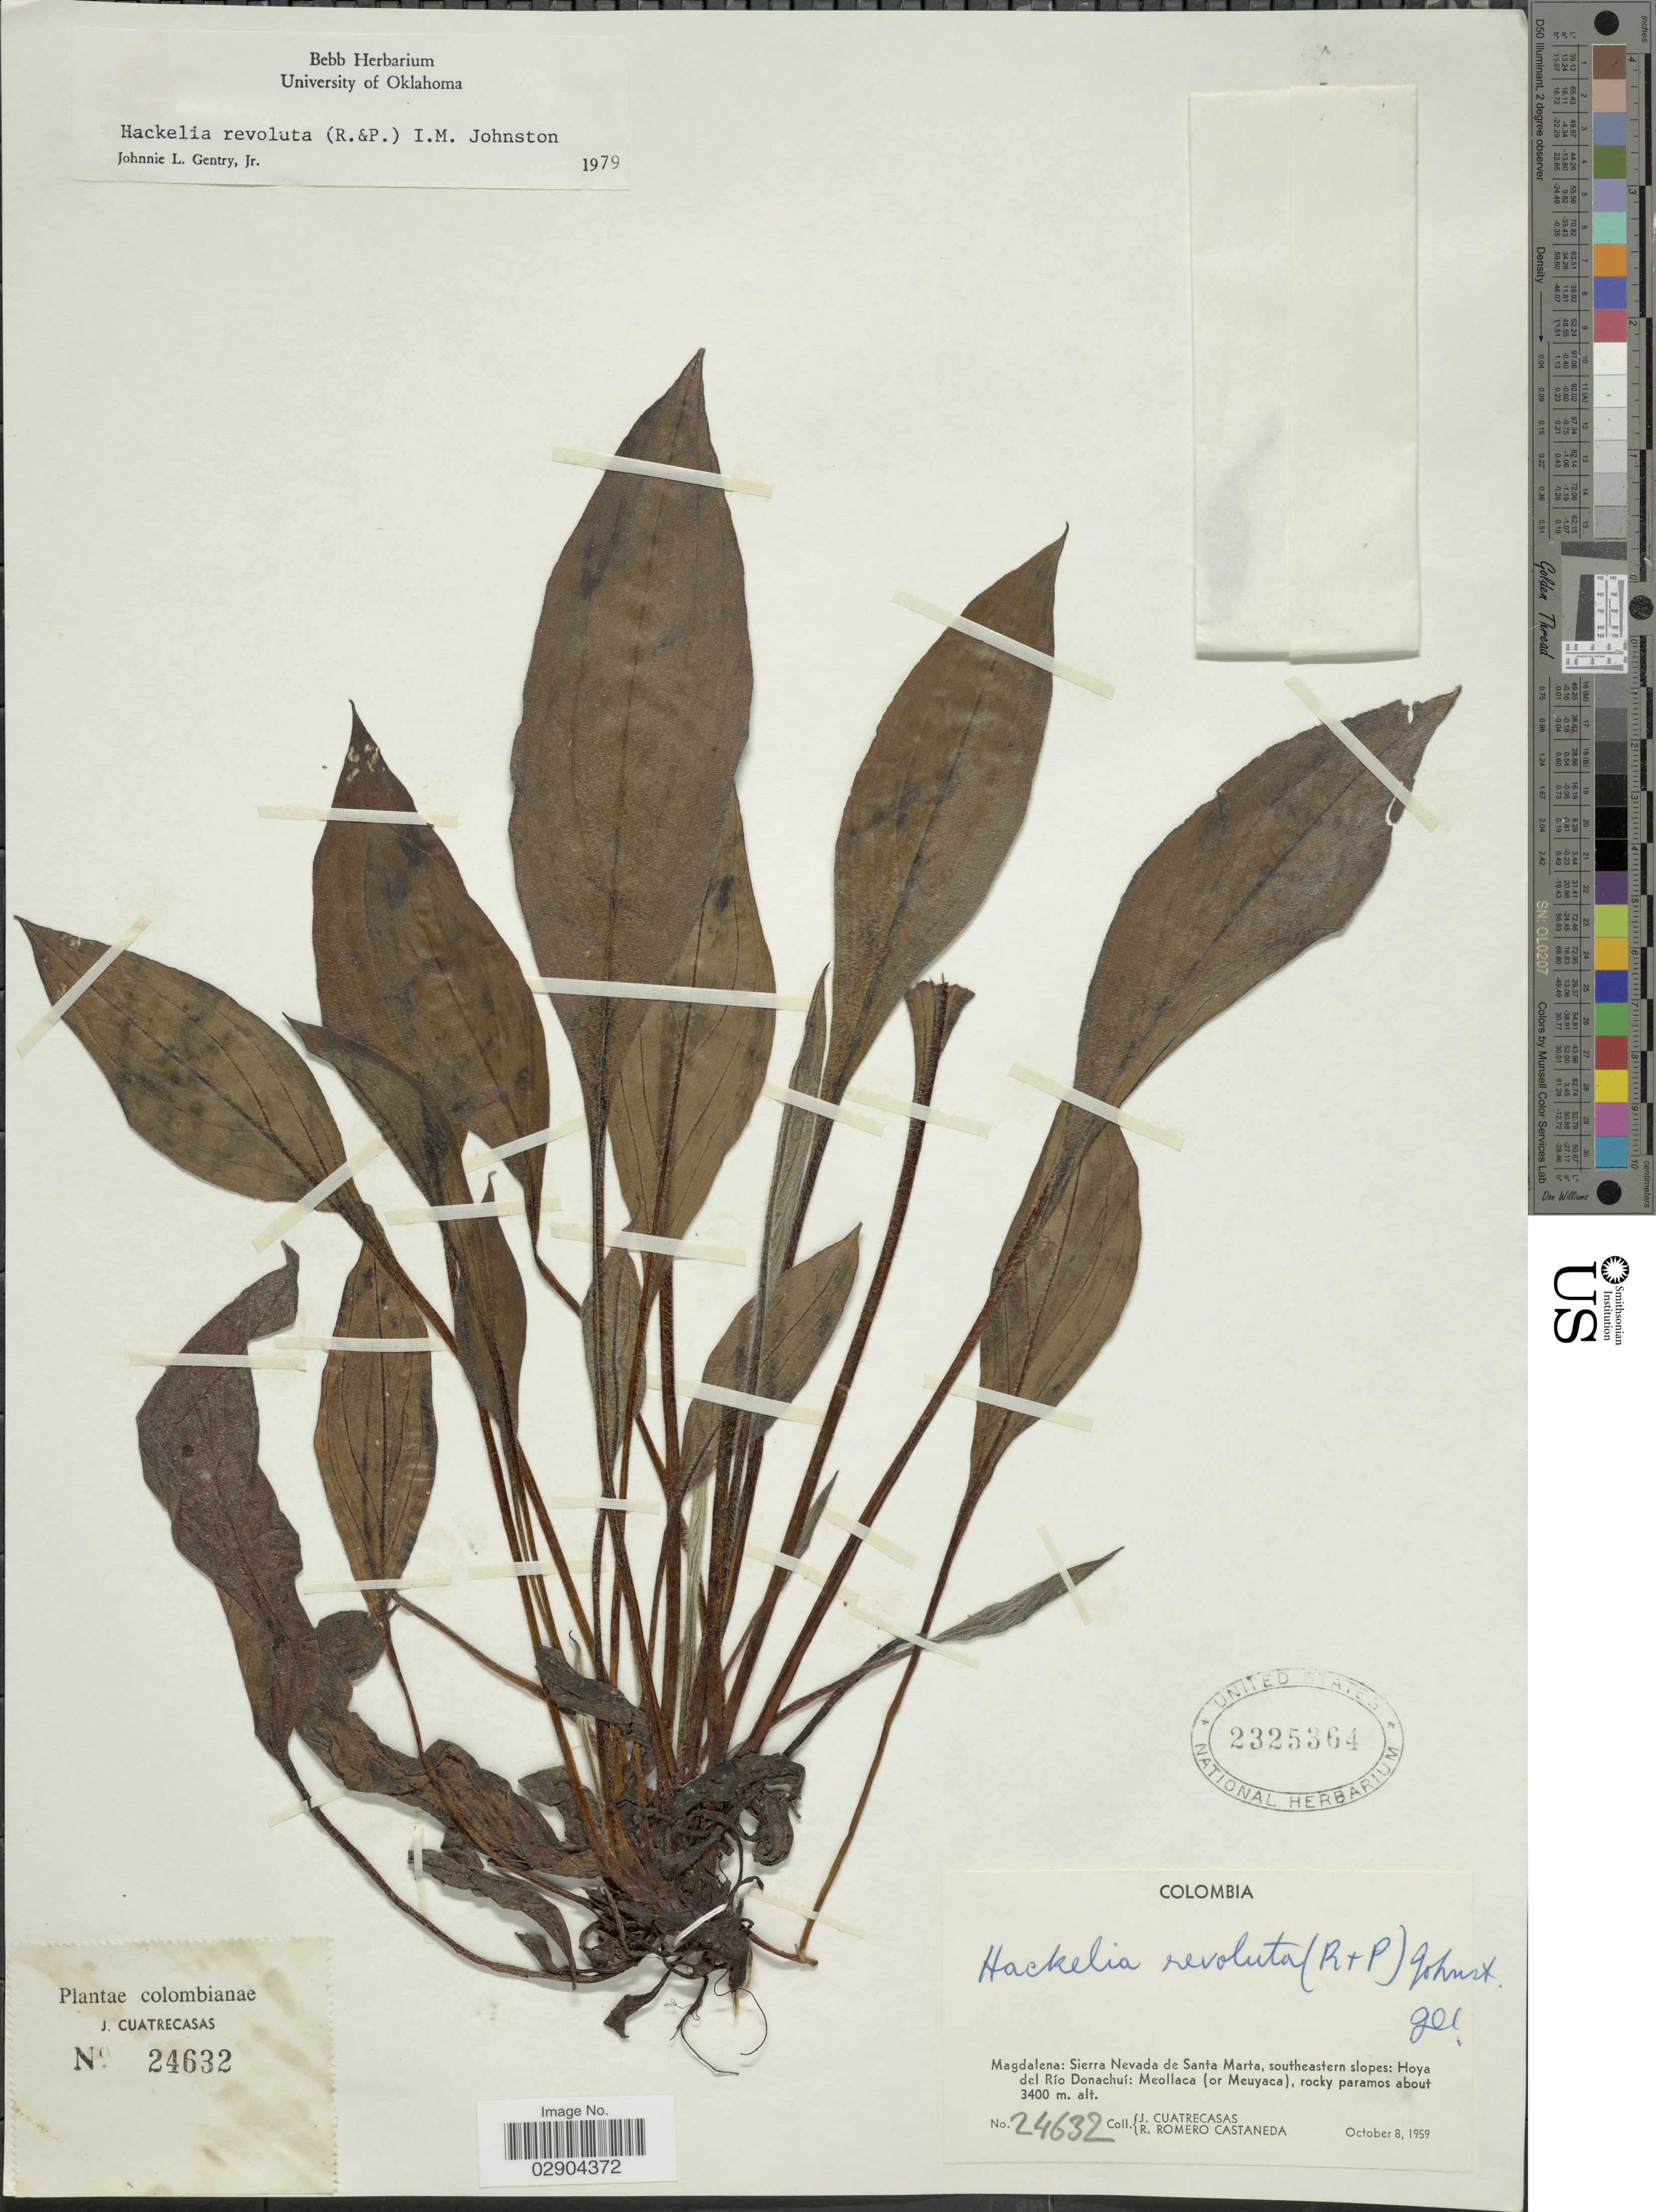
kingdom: Plantae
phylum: Tracheophyta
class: Magnoliopsida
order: Boraginales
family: Boraginaceae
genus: Hackelia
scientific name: Hackelia revoluta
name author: (Ruiz & Pav.) I.M. Johnst.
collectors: J. Cuatrecasas & R. Romero Castañeda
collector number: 24632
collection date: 1959-10-08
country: Colombia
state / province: Magdalena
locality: Sierra Nevada de Santa Marta, southeastern slopes: Hoya del Río Donachuí: Meollaca (or Meuyaca).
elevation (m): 3400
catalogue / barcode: US 2325364